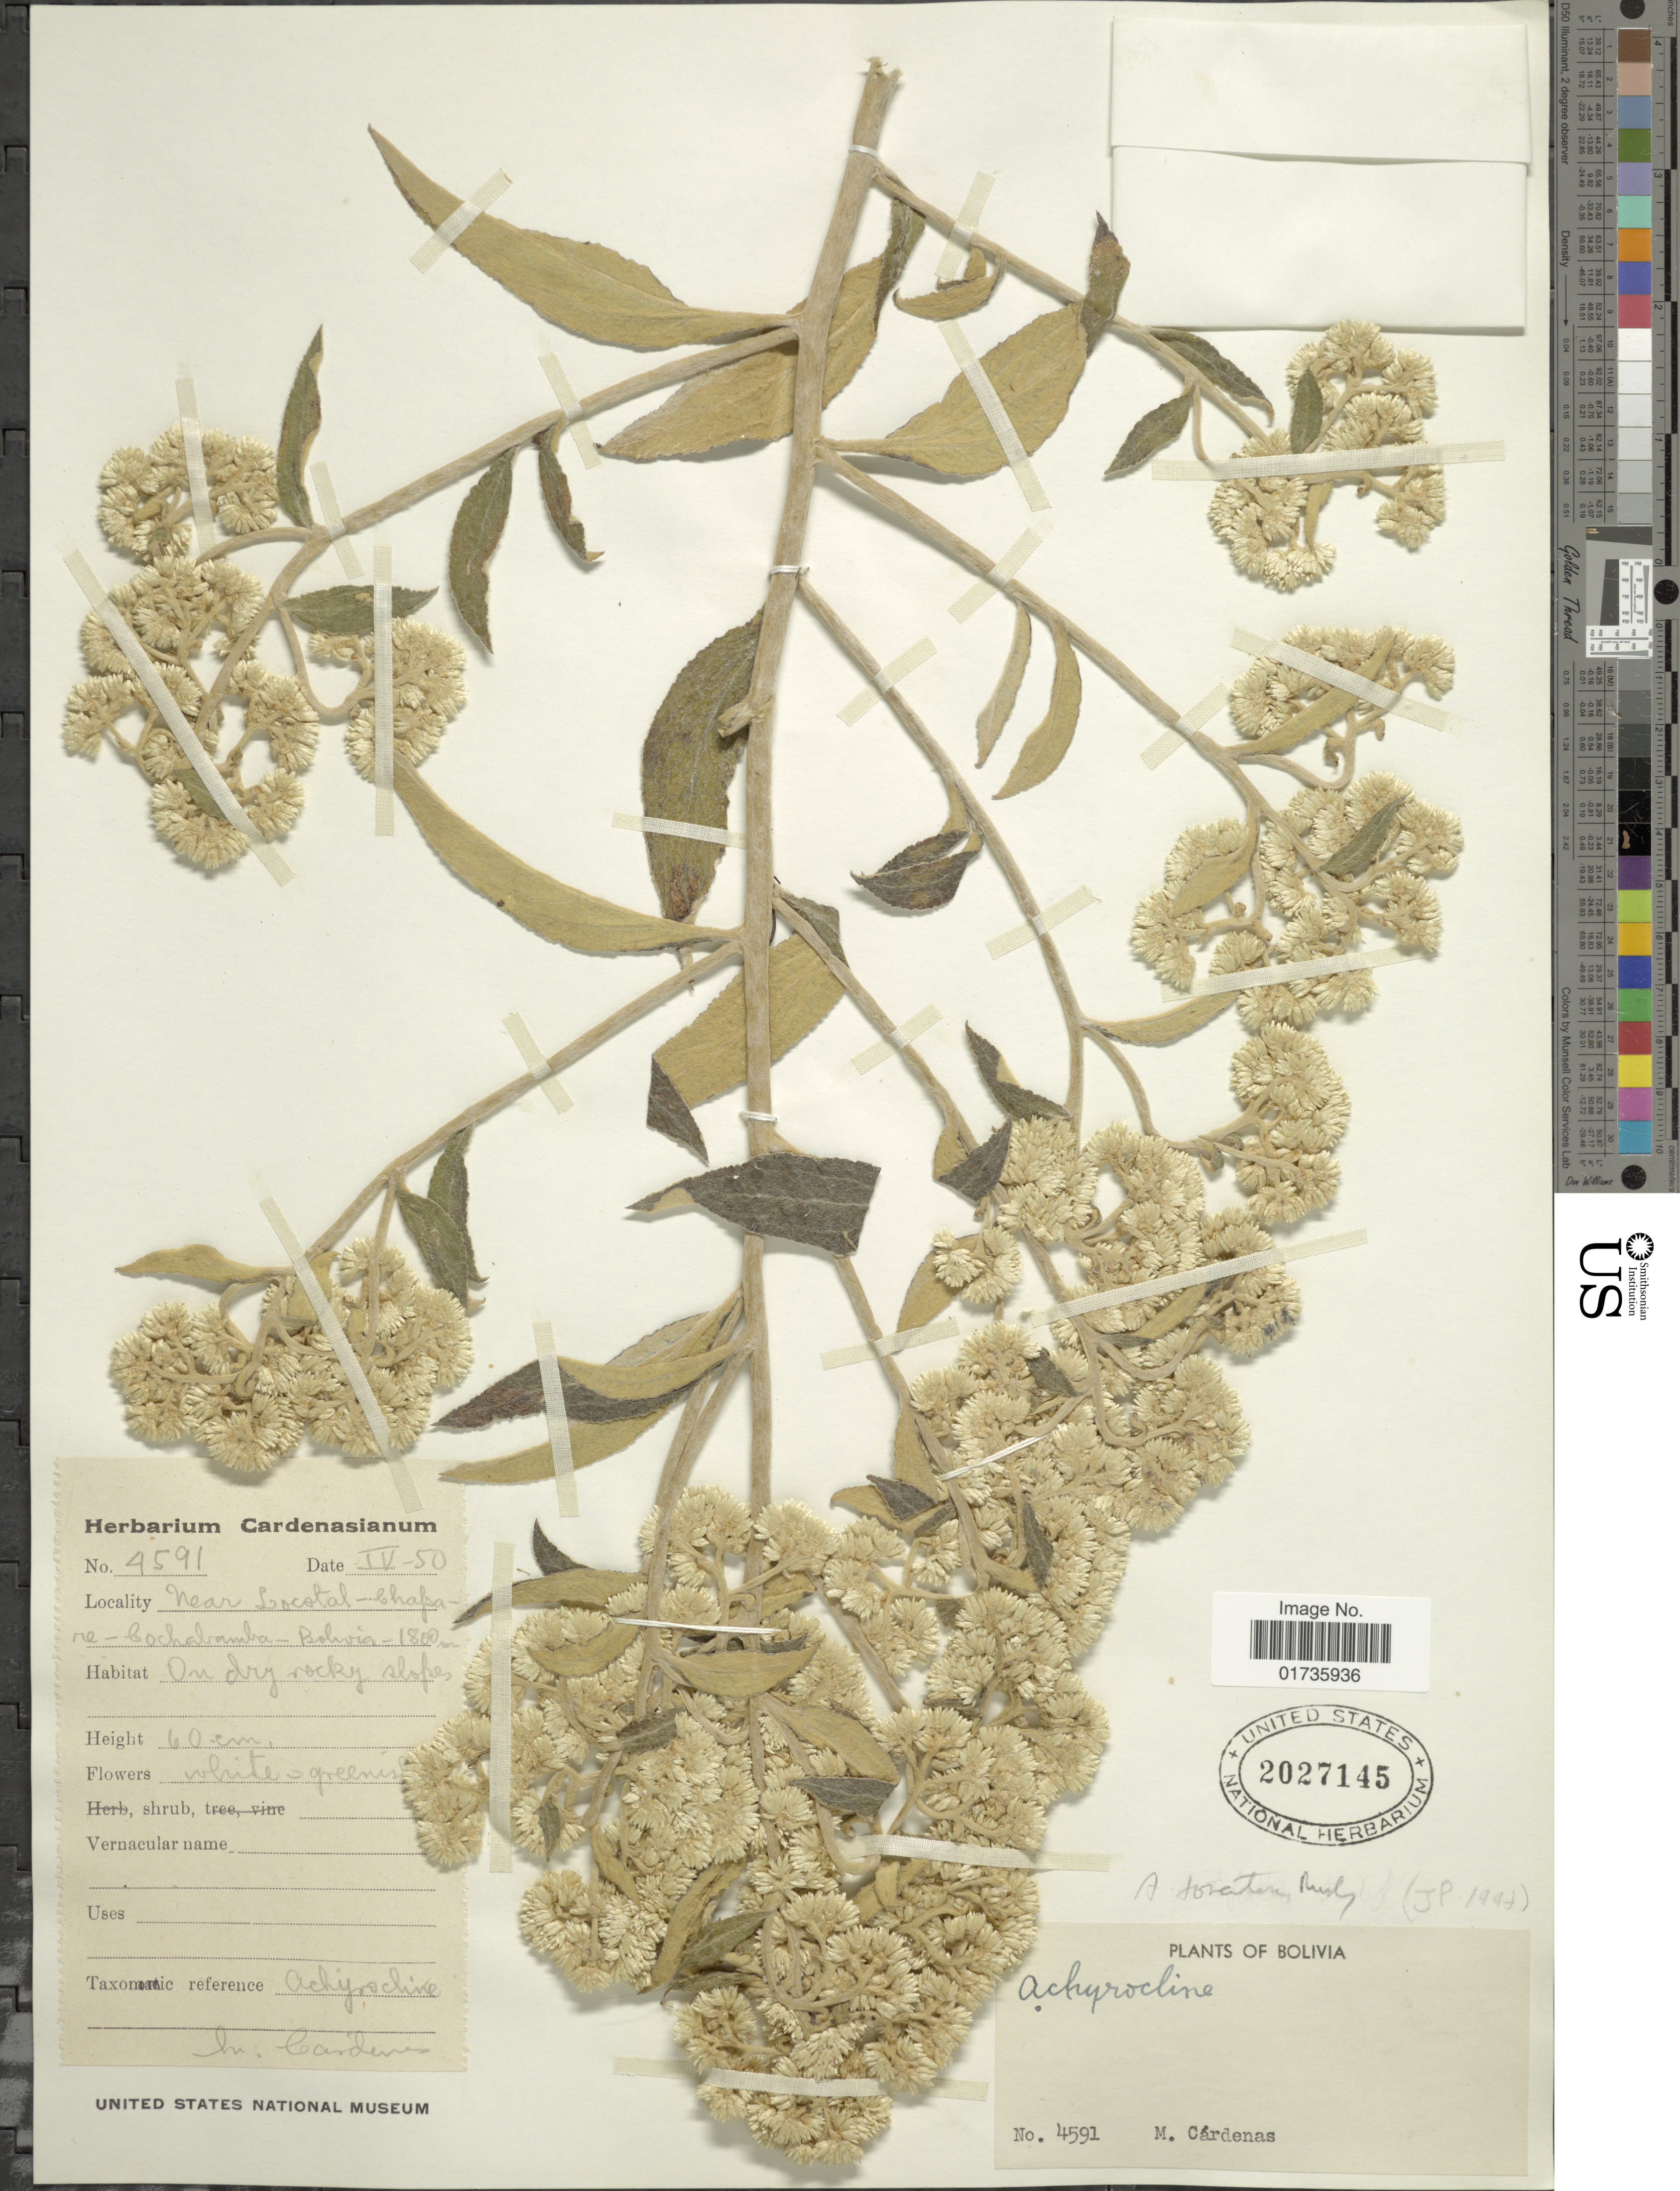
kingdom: Plantae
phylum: Tracheophyta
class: Magnoliopsida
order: Asterales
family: Asteraceae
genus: Achyrocline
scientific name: Achyrocline tomentosa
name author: Rusby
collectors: M. Cárdenas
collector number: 4591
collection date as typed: Transcribed d/m/y: /4/50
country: Bolivia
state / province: Cochabamba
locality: Near Locotal-Chapame-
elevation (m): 1800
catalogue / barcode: US 2027145